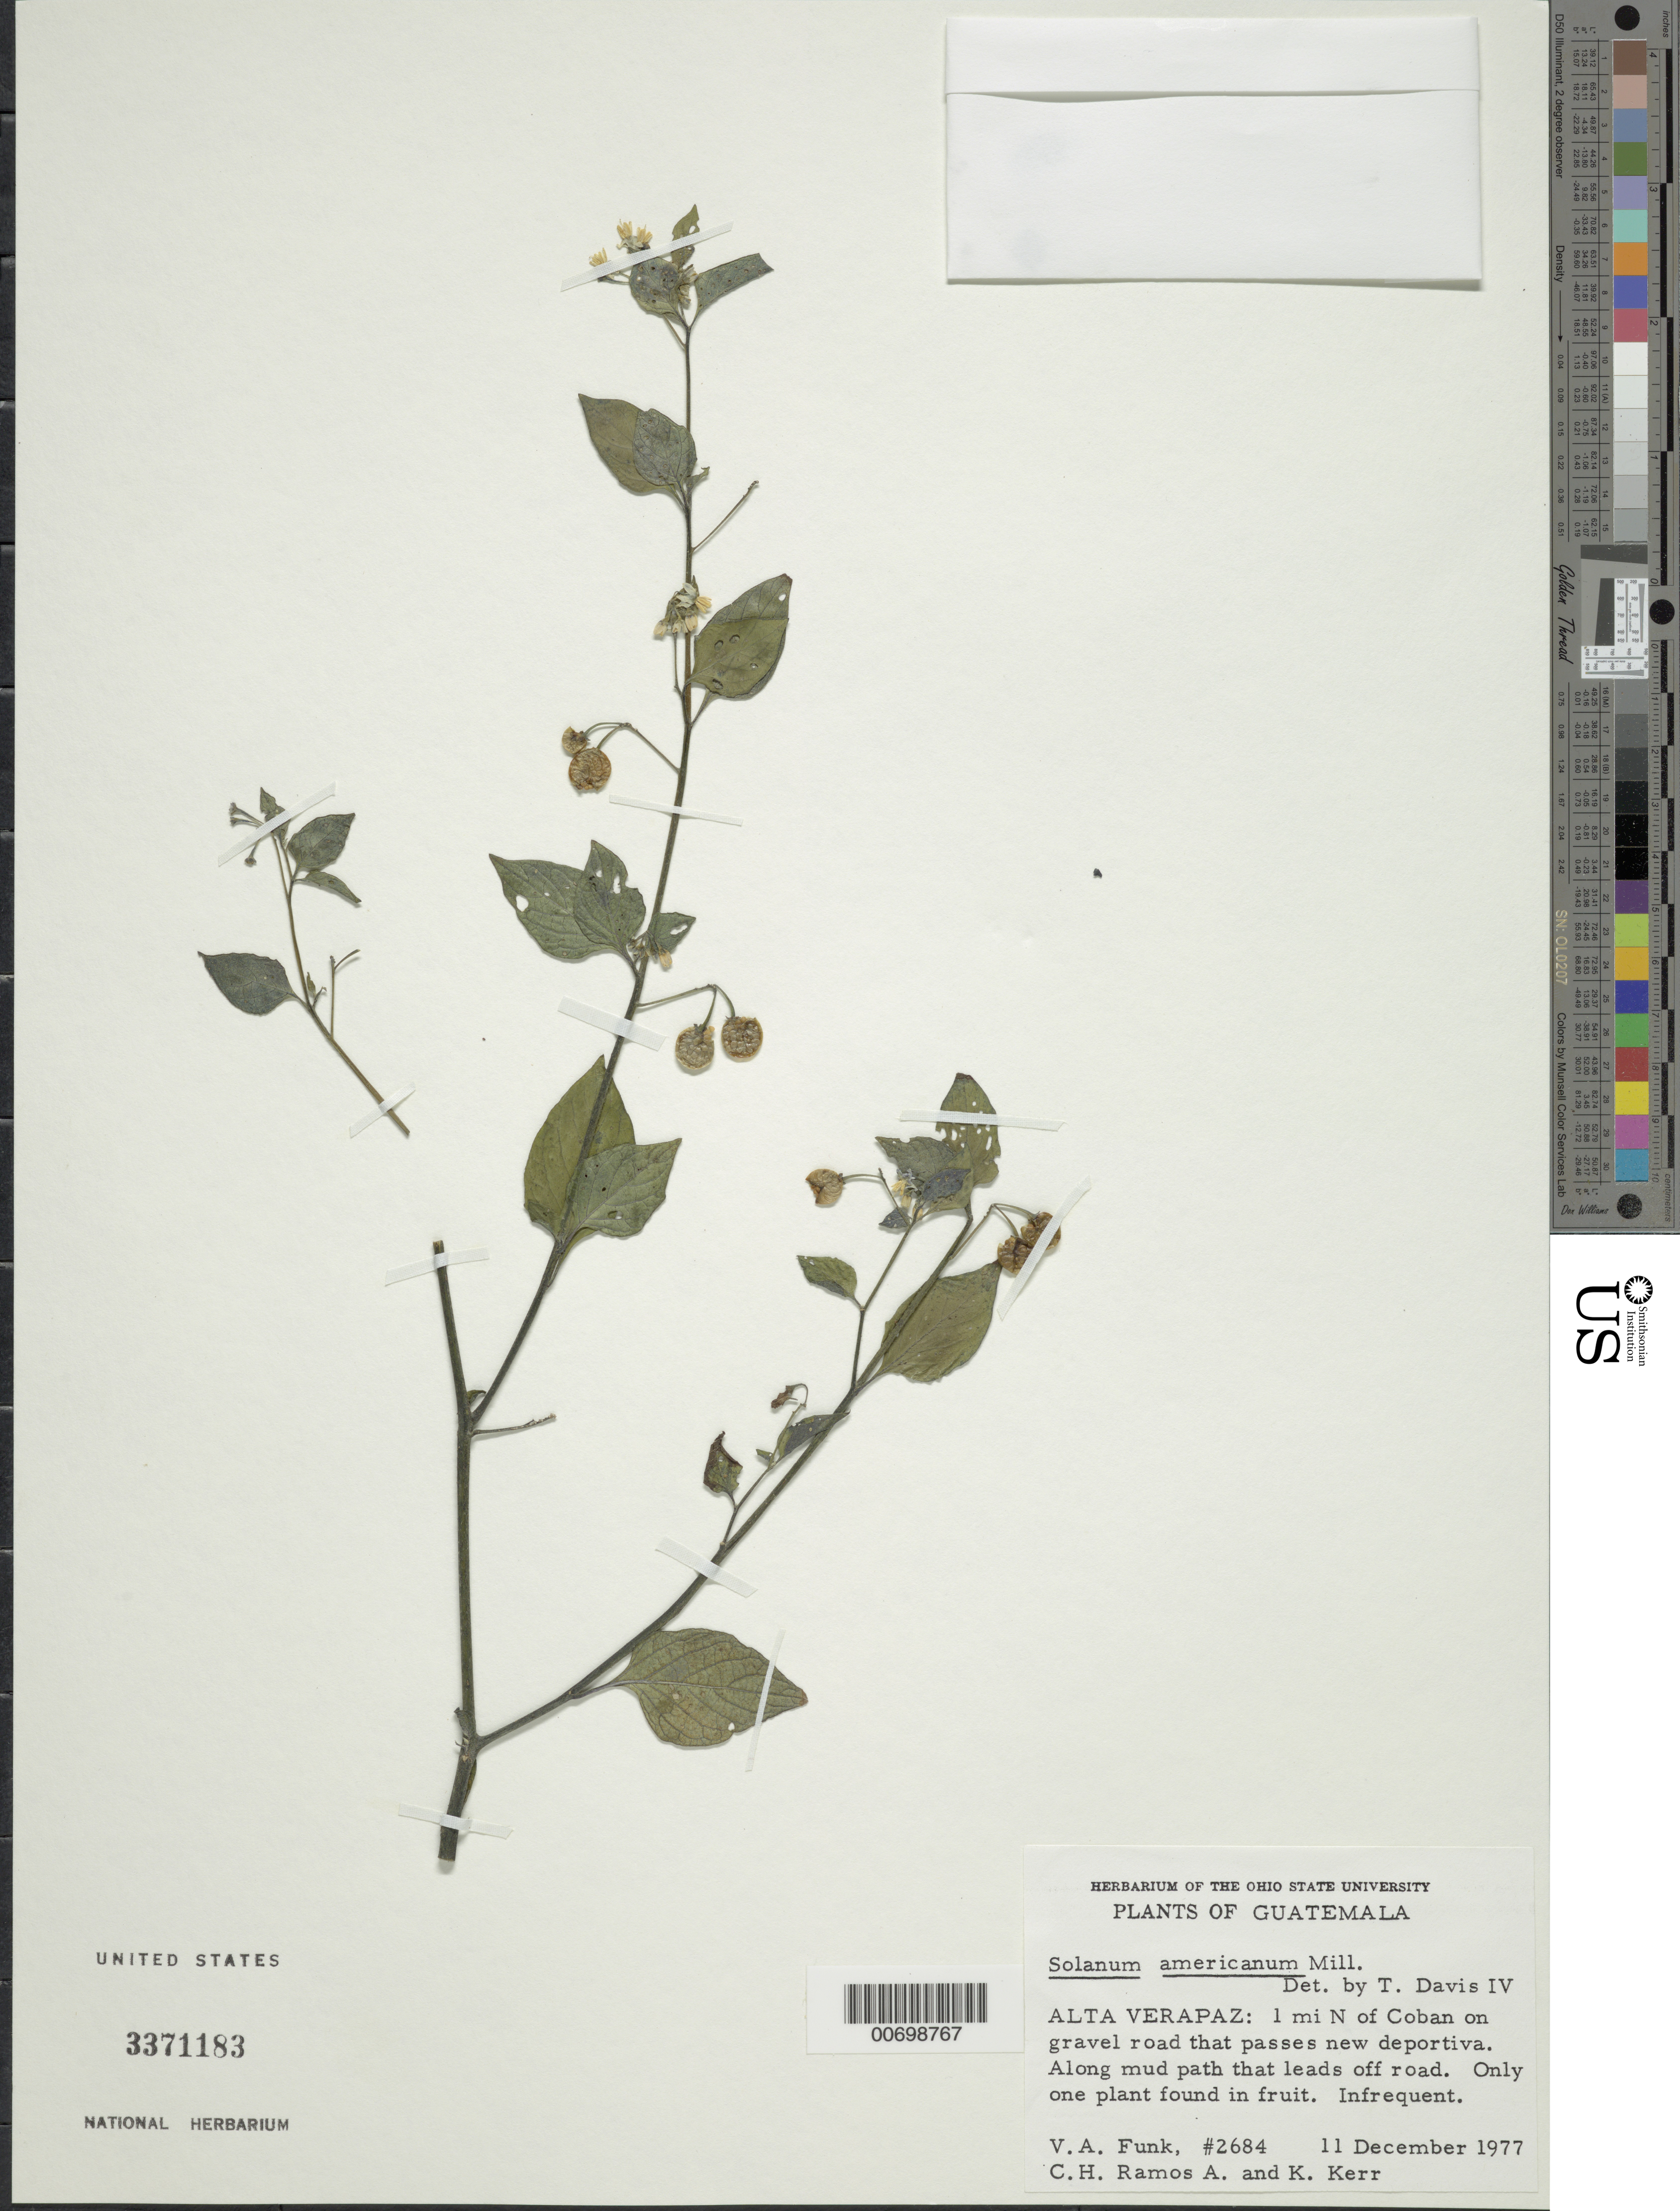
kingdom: Plantae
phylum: Tracheophyta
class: Magnoliopsida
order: Solanales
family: Solanaceae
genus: Solanum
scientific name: Solanum americanum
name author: Mill.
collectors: V. Funk, C. H. Ramos & K. Kerr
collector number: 2684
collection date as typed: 11 Dec 1977 or 12 Nov 1977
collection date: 1977-11-12 or 1977-12-11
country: Guatemala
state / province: Alta Verapaz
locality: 1 mi N of Coban on gravel road that passes new deportiva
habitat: Along mud path that leads off road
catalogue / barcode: US 3371183